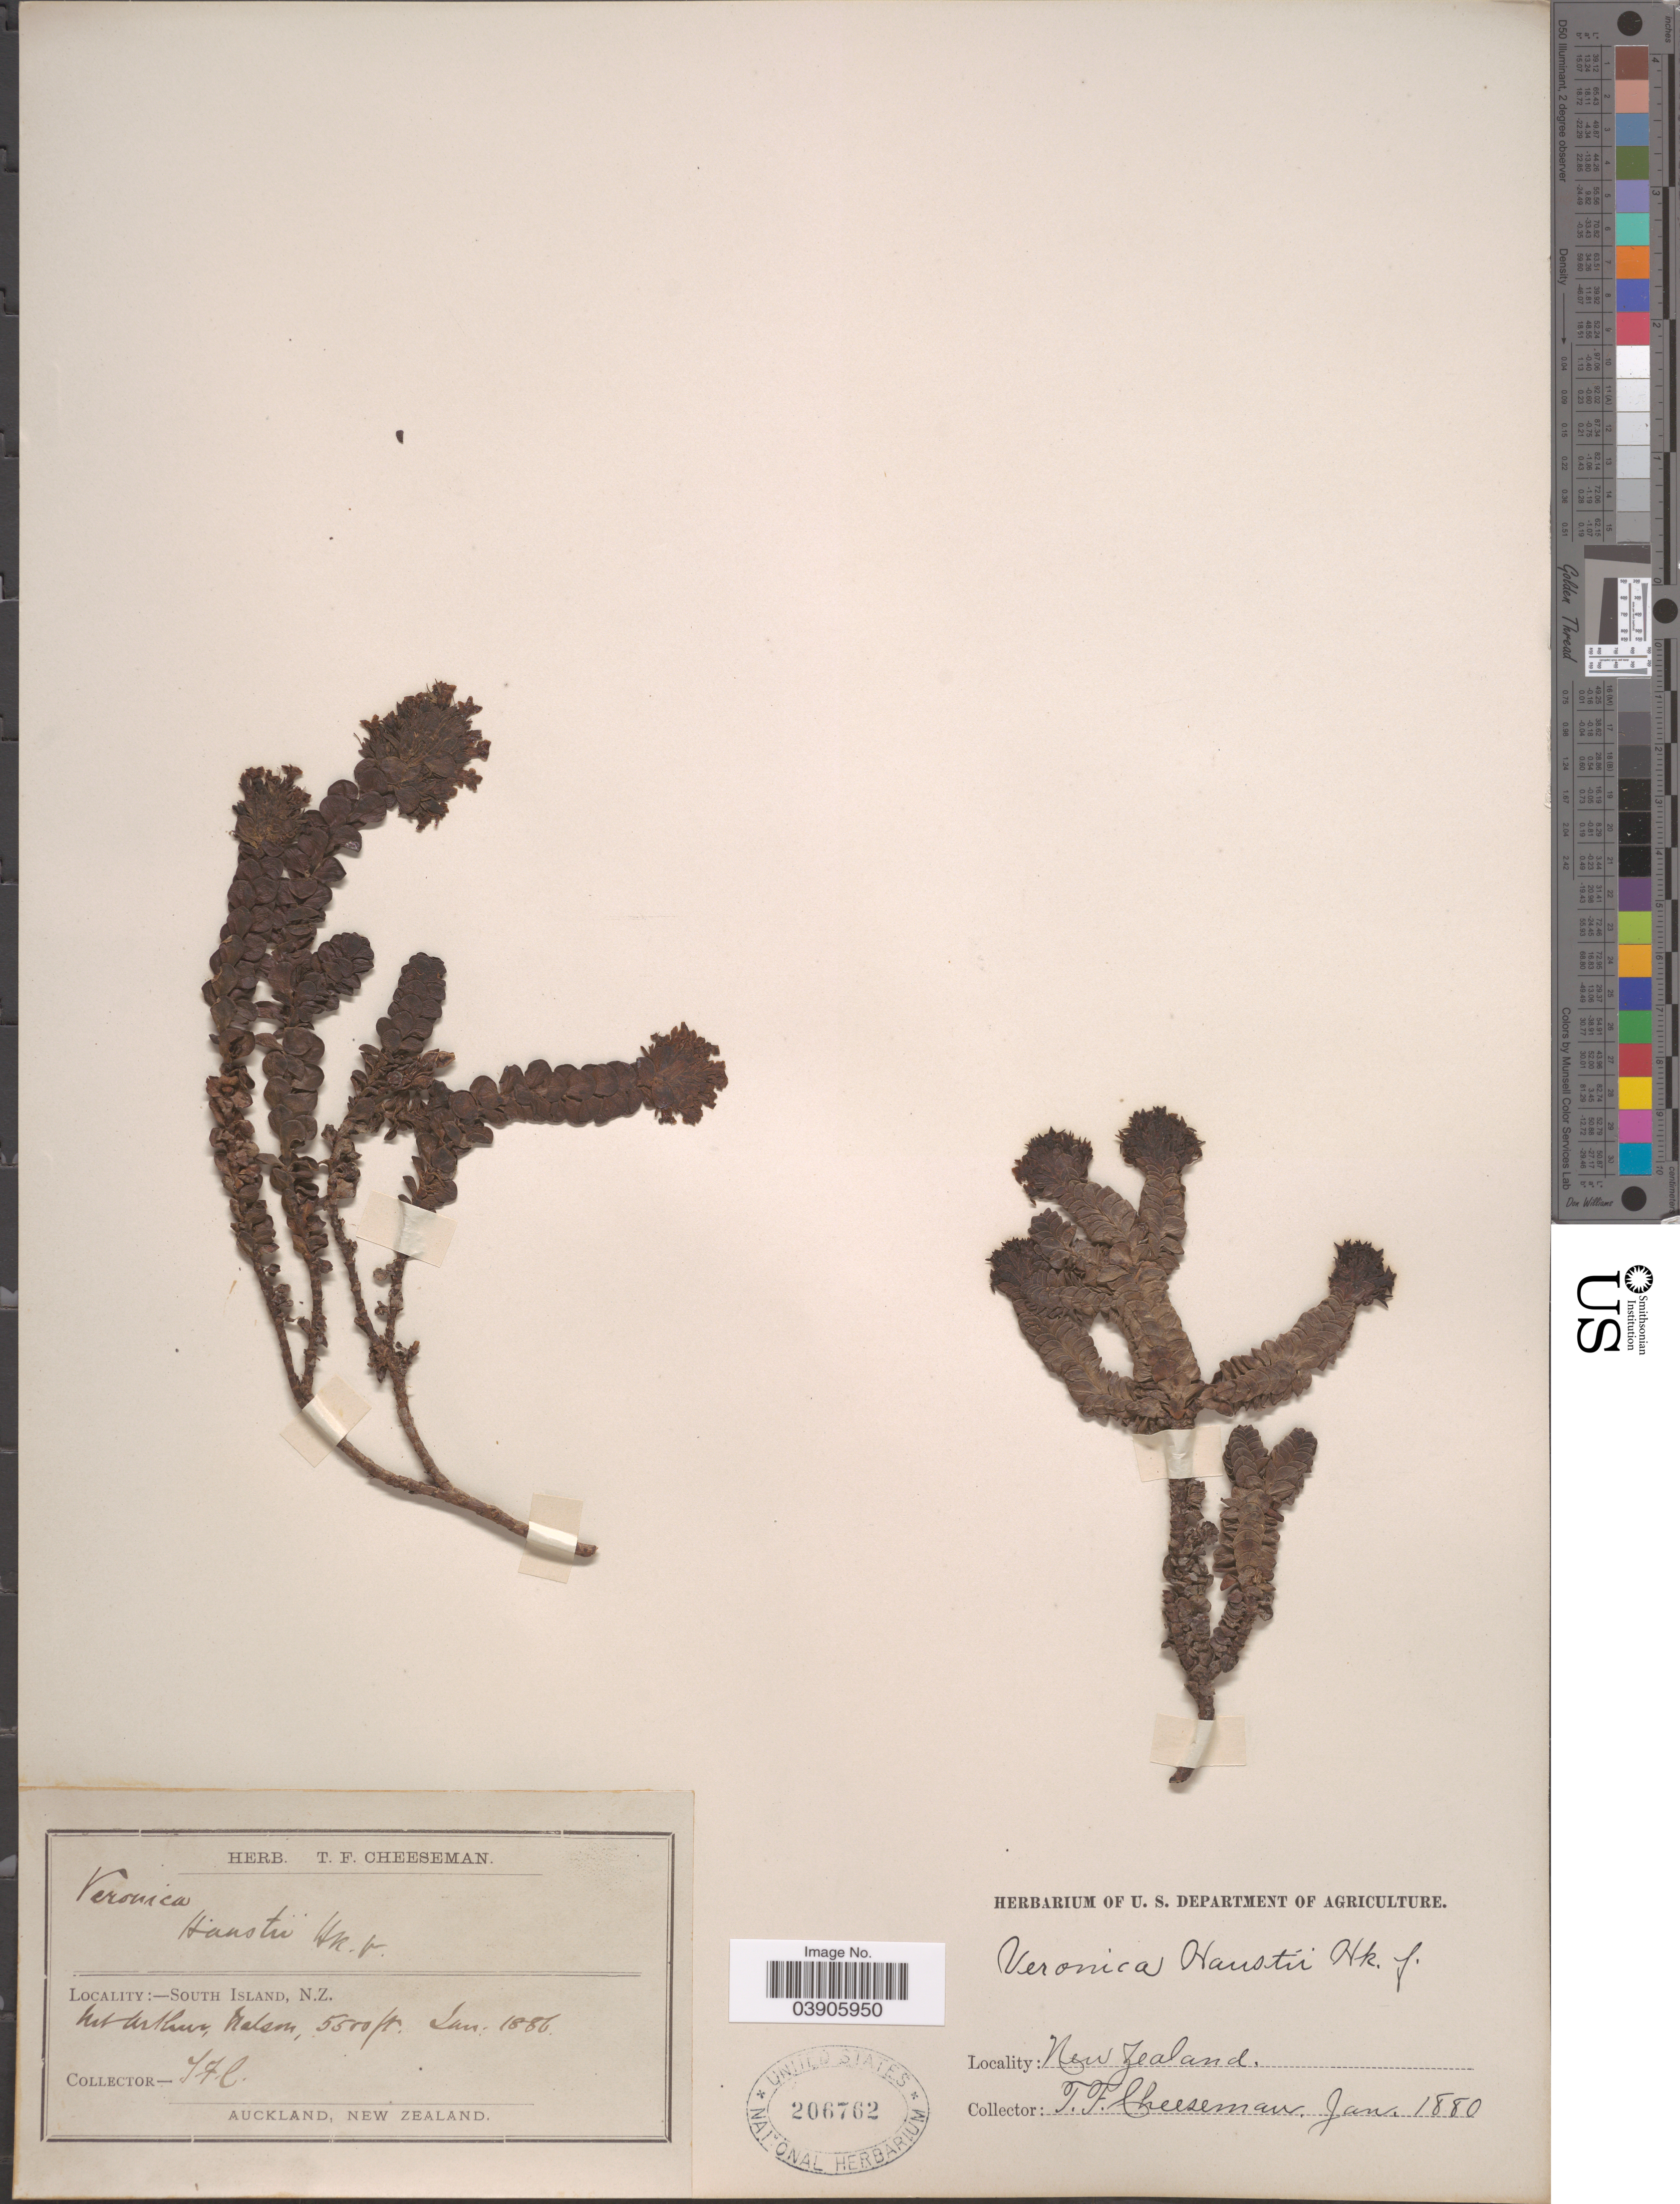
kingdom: Plantae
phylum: Tracheophyta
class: Magnoliopsida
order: Lamiales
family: Plantaginaceae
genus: Hebe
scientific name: Hebe haastii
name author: (Hook. f.) Cockayne & Allan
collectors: T. F. Cheeseman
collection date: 1886-01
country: New Zealand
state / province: Nelson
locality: South Island. Mt Arthur.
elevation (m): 1676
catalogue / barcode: US 206762